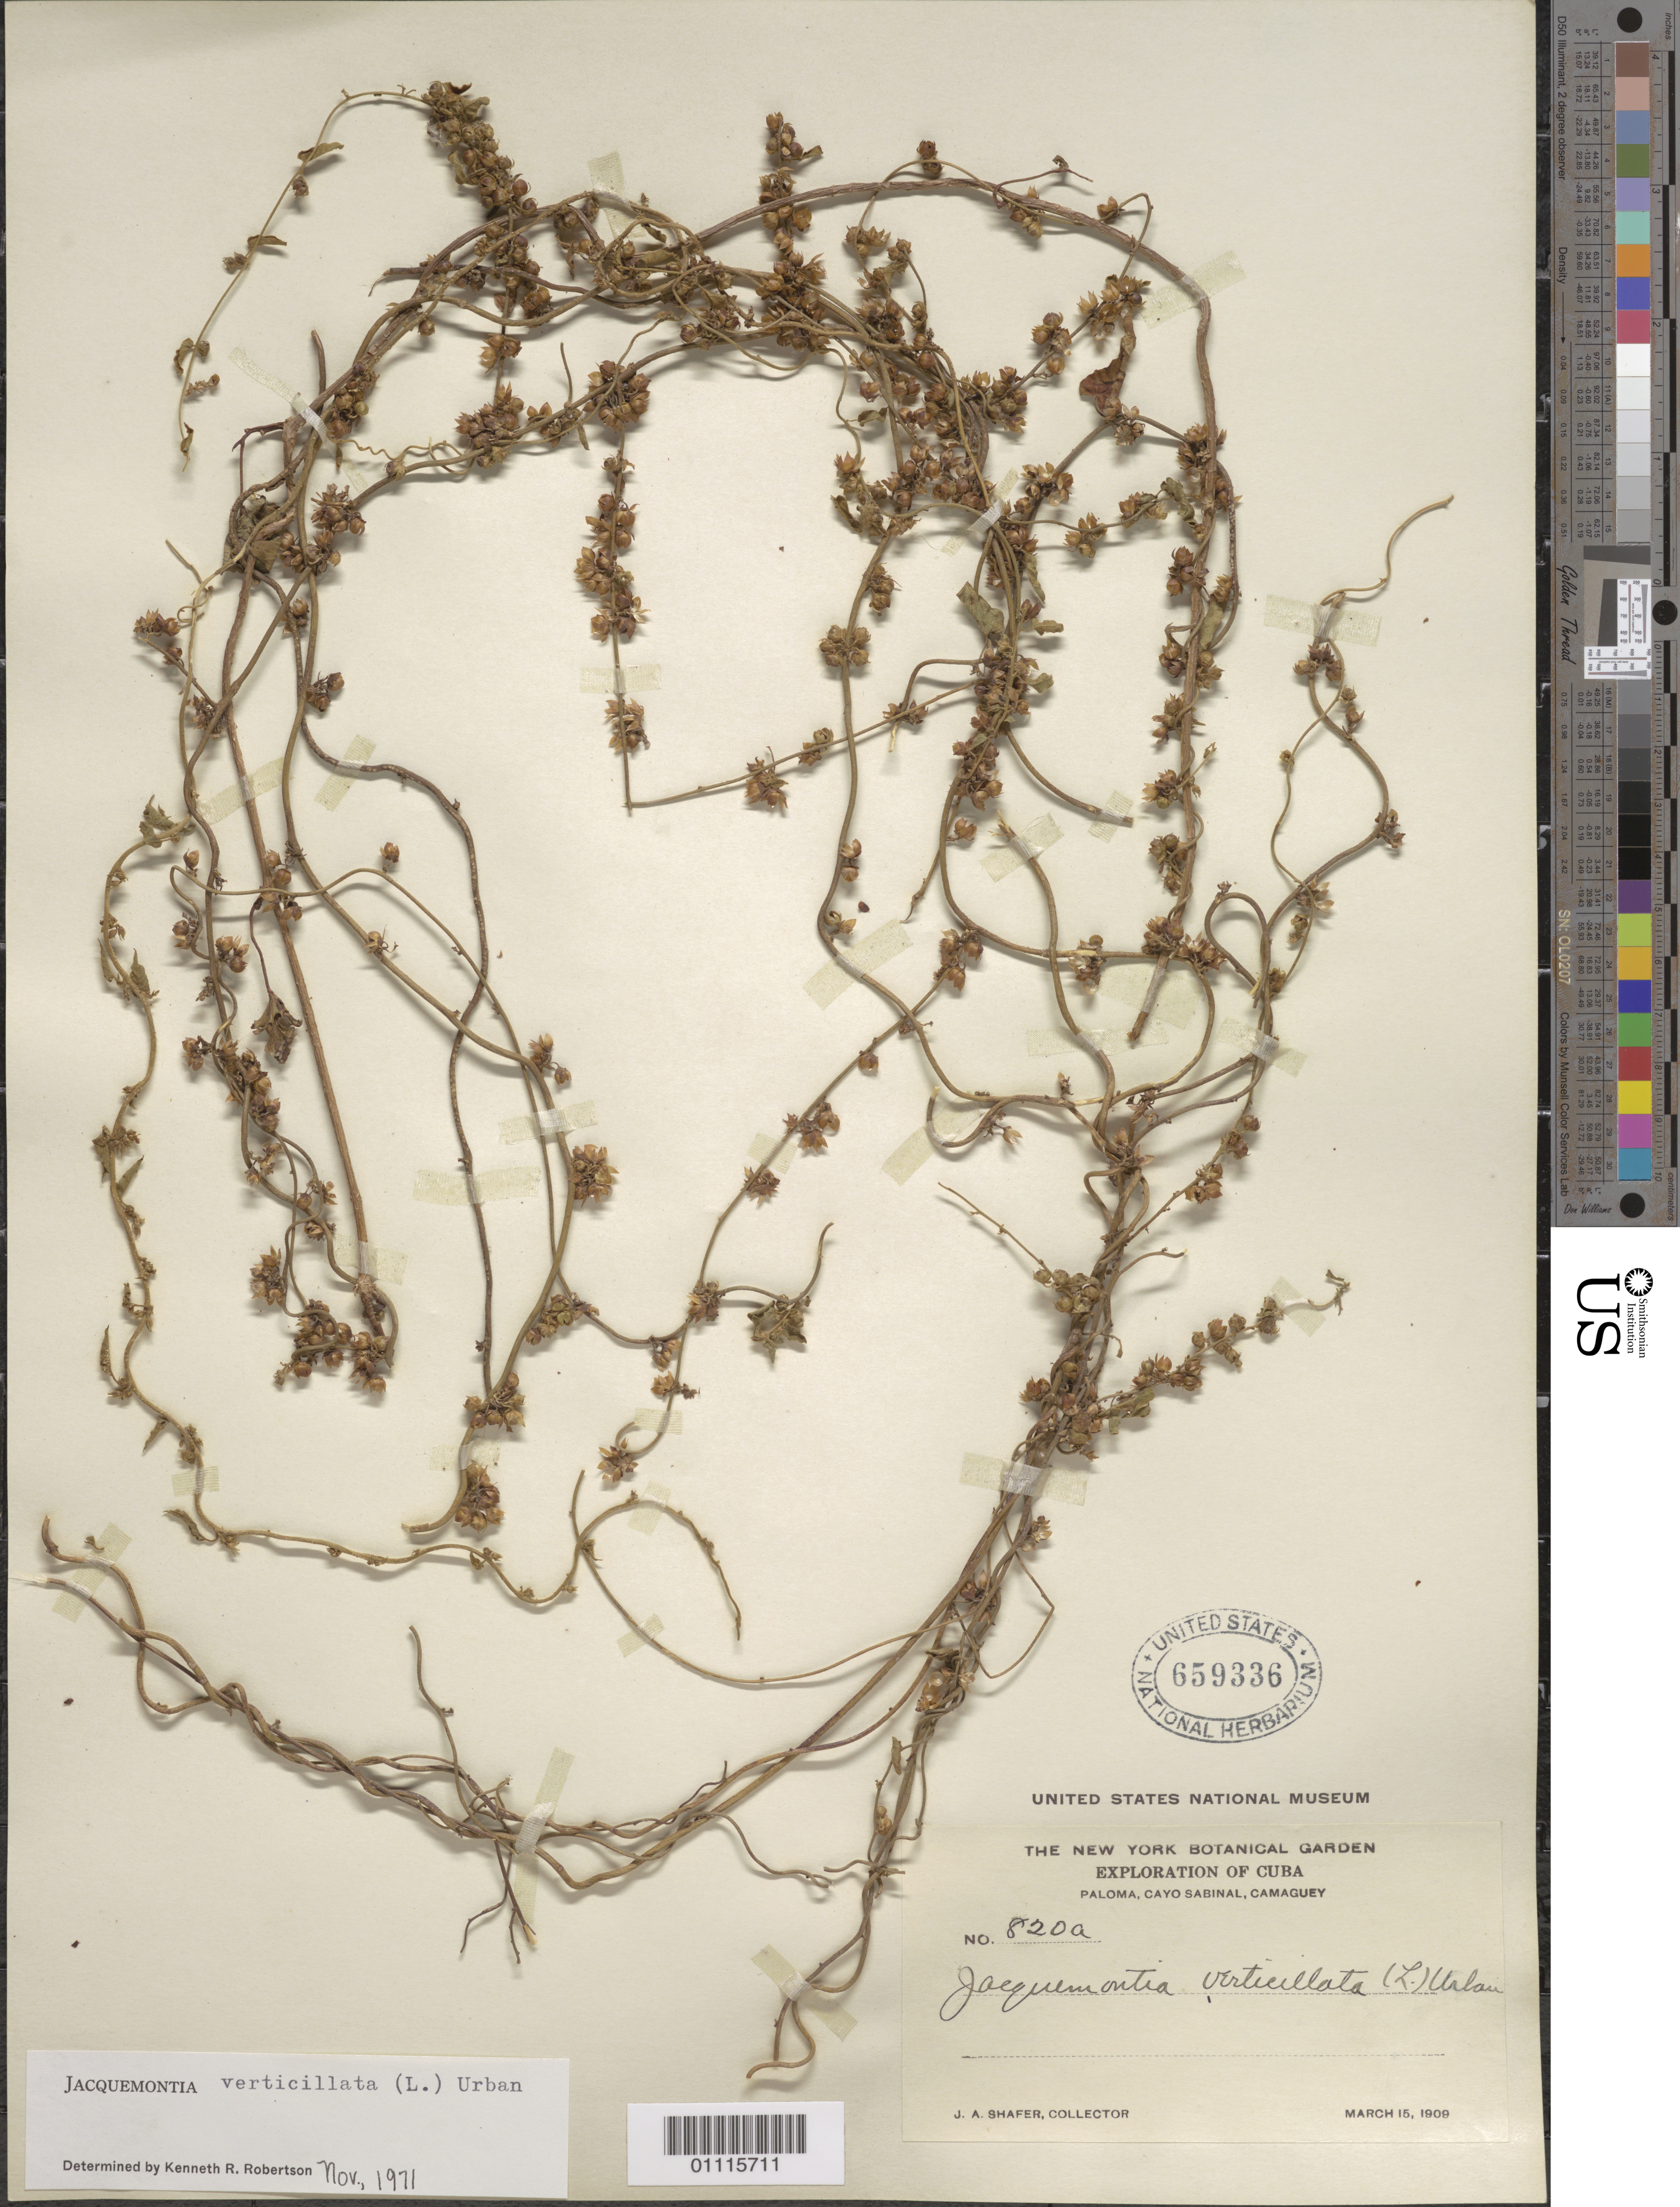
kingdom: Plantae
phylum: Tracheophyta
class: Magnoliopsida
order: Solanales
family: Convolvulaceae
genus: Jacquemontia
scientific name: Jacquemontia verticillata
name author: (L.) Urb.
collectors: J. A. Shafer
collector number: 8209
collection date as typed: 15 Mar 1909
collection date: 1909-03-15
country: Cuba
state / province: Camagüey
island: Cuba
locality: Paloma, Cayo Sabinal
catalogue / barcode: US 659336